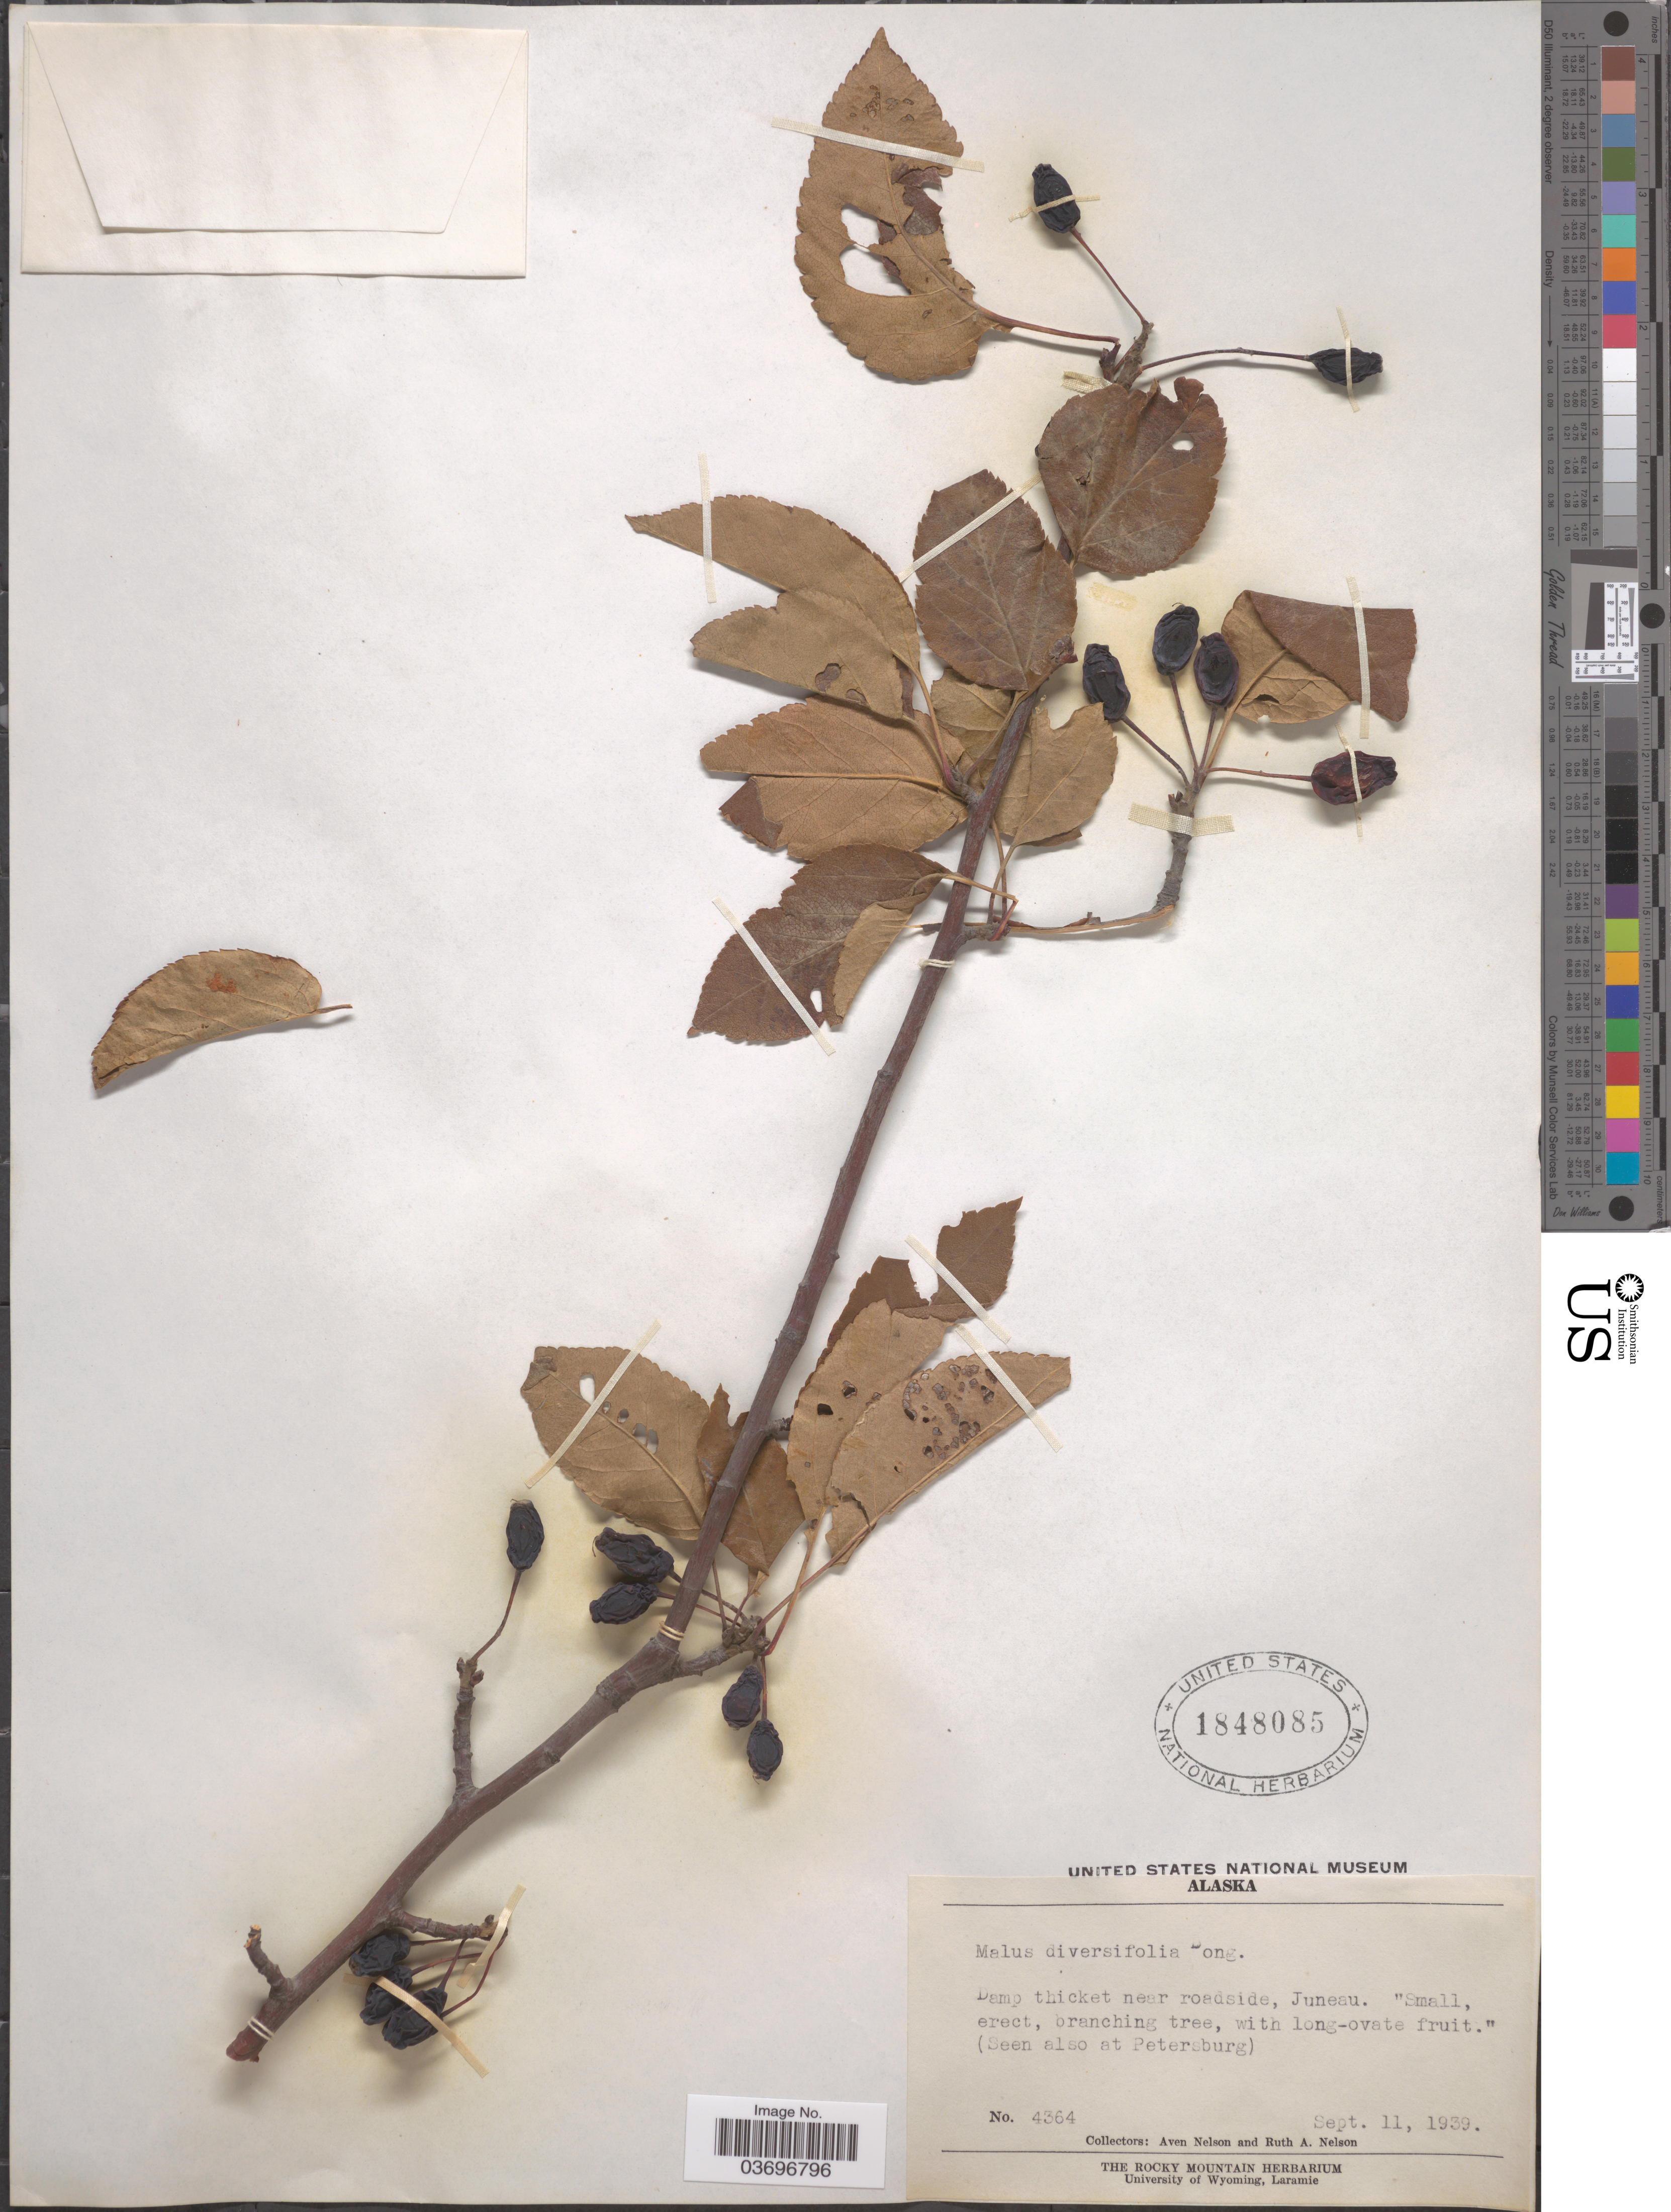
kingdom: Plantae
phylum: Tracheophyta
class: Magnoliopsida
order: Rosales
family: Rosaceae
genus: Malus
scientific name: Malus diversifolia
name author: (Bong.) M. Roem.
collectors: A. Nelson & R. A. Nelson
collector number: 4364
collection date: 1939-09-11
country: United States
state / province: Alaska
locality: Damp thicket near roadside, Juneau. (Seen also at Petersburg).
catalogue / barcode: US 1848085